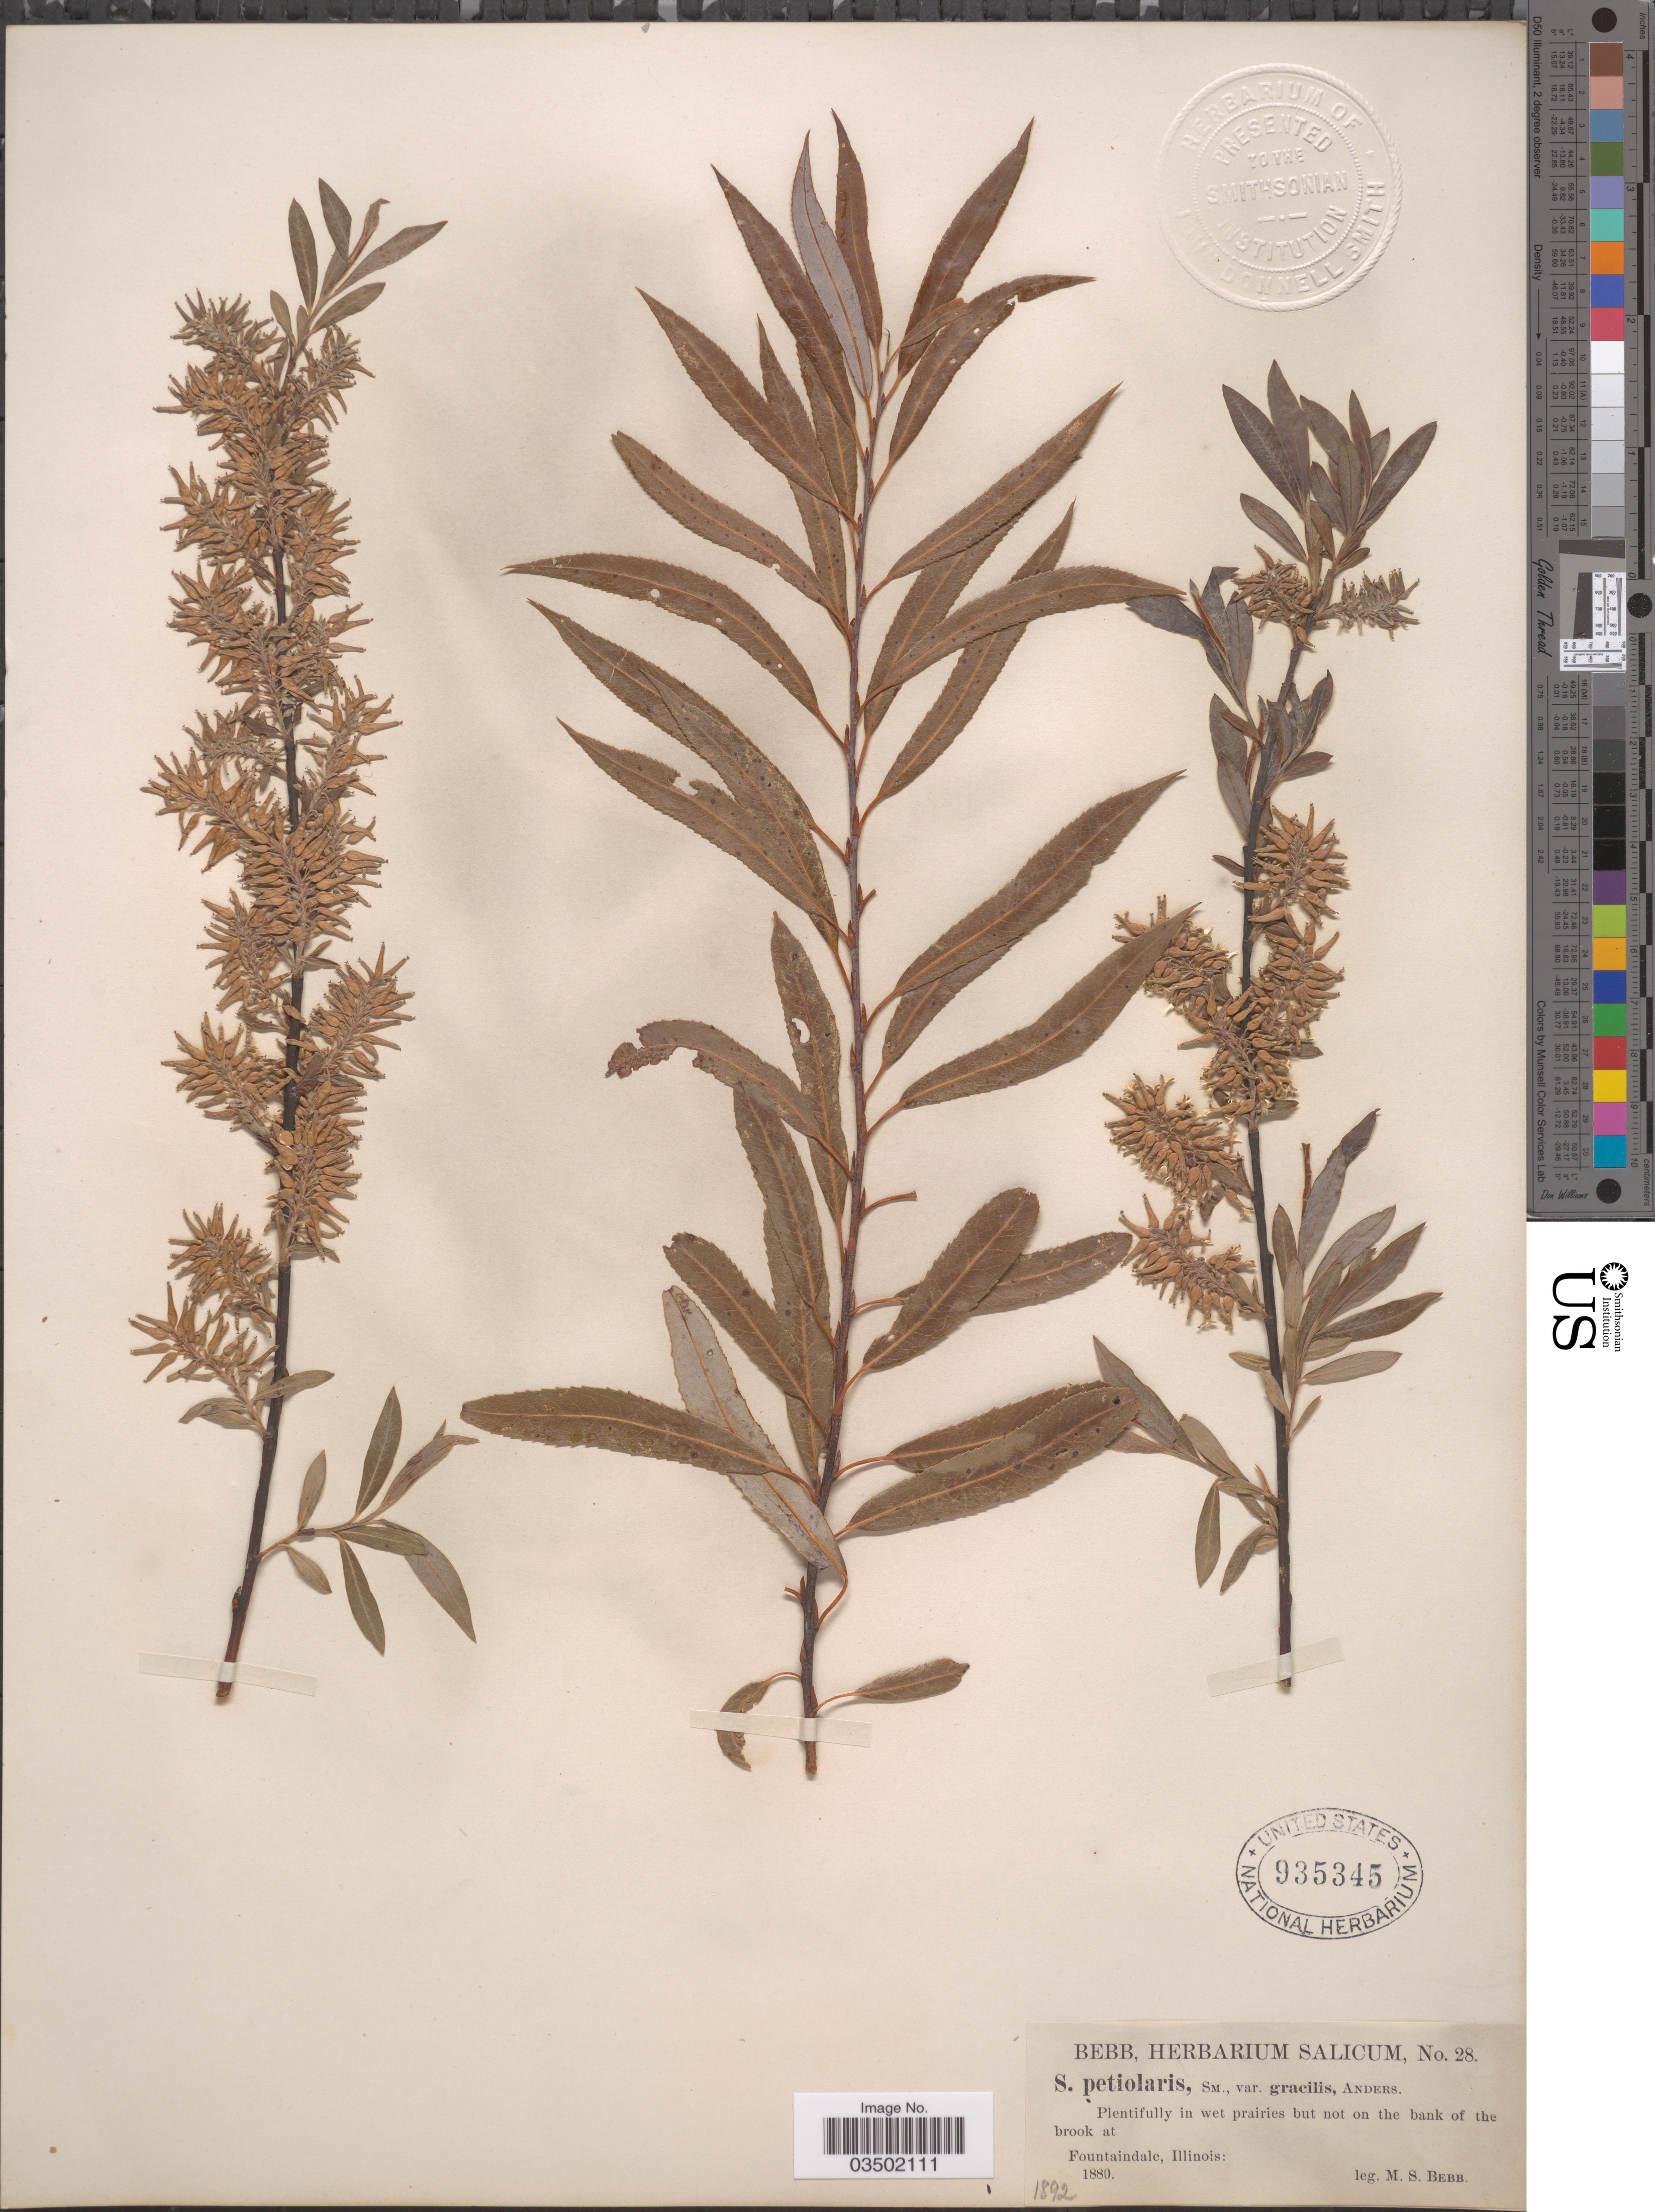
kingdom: Plantae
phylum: Tracheophyta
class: Magnoliopsida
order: Malpighiales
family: Salicaceae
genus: Salix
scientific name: Salix petiolaris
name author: Sm.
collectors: M. Bebb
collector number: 28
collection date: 1880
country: United States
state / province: Illinois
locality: Fountaindale.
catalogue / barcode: US 935345